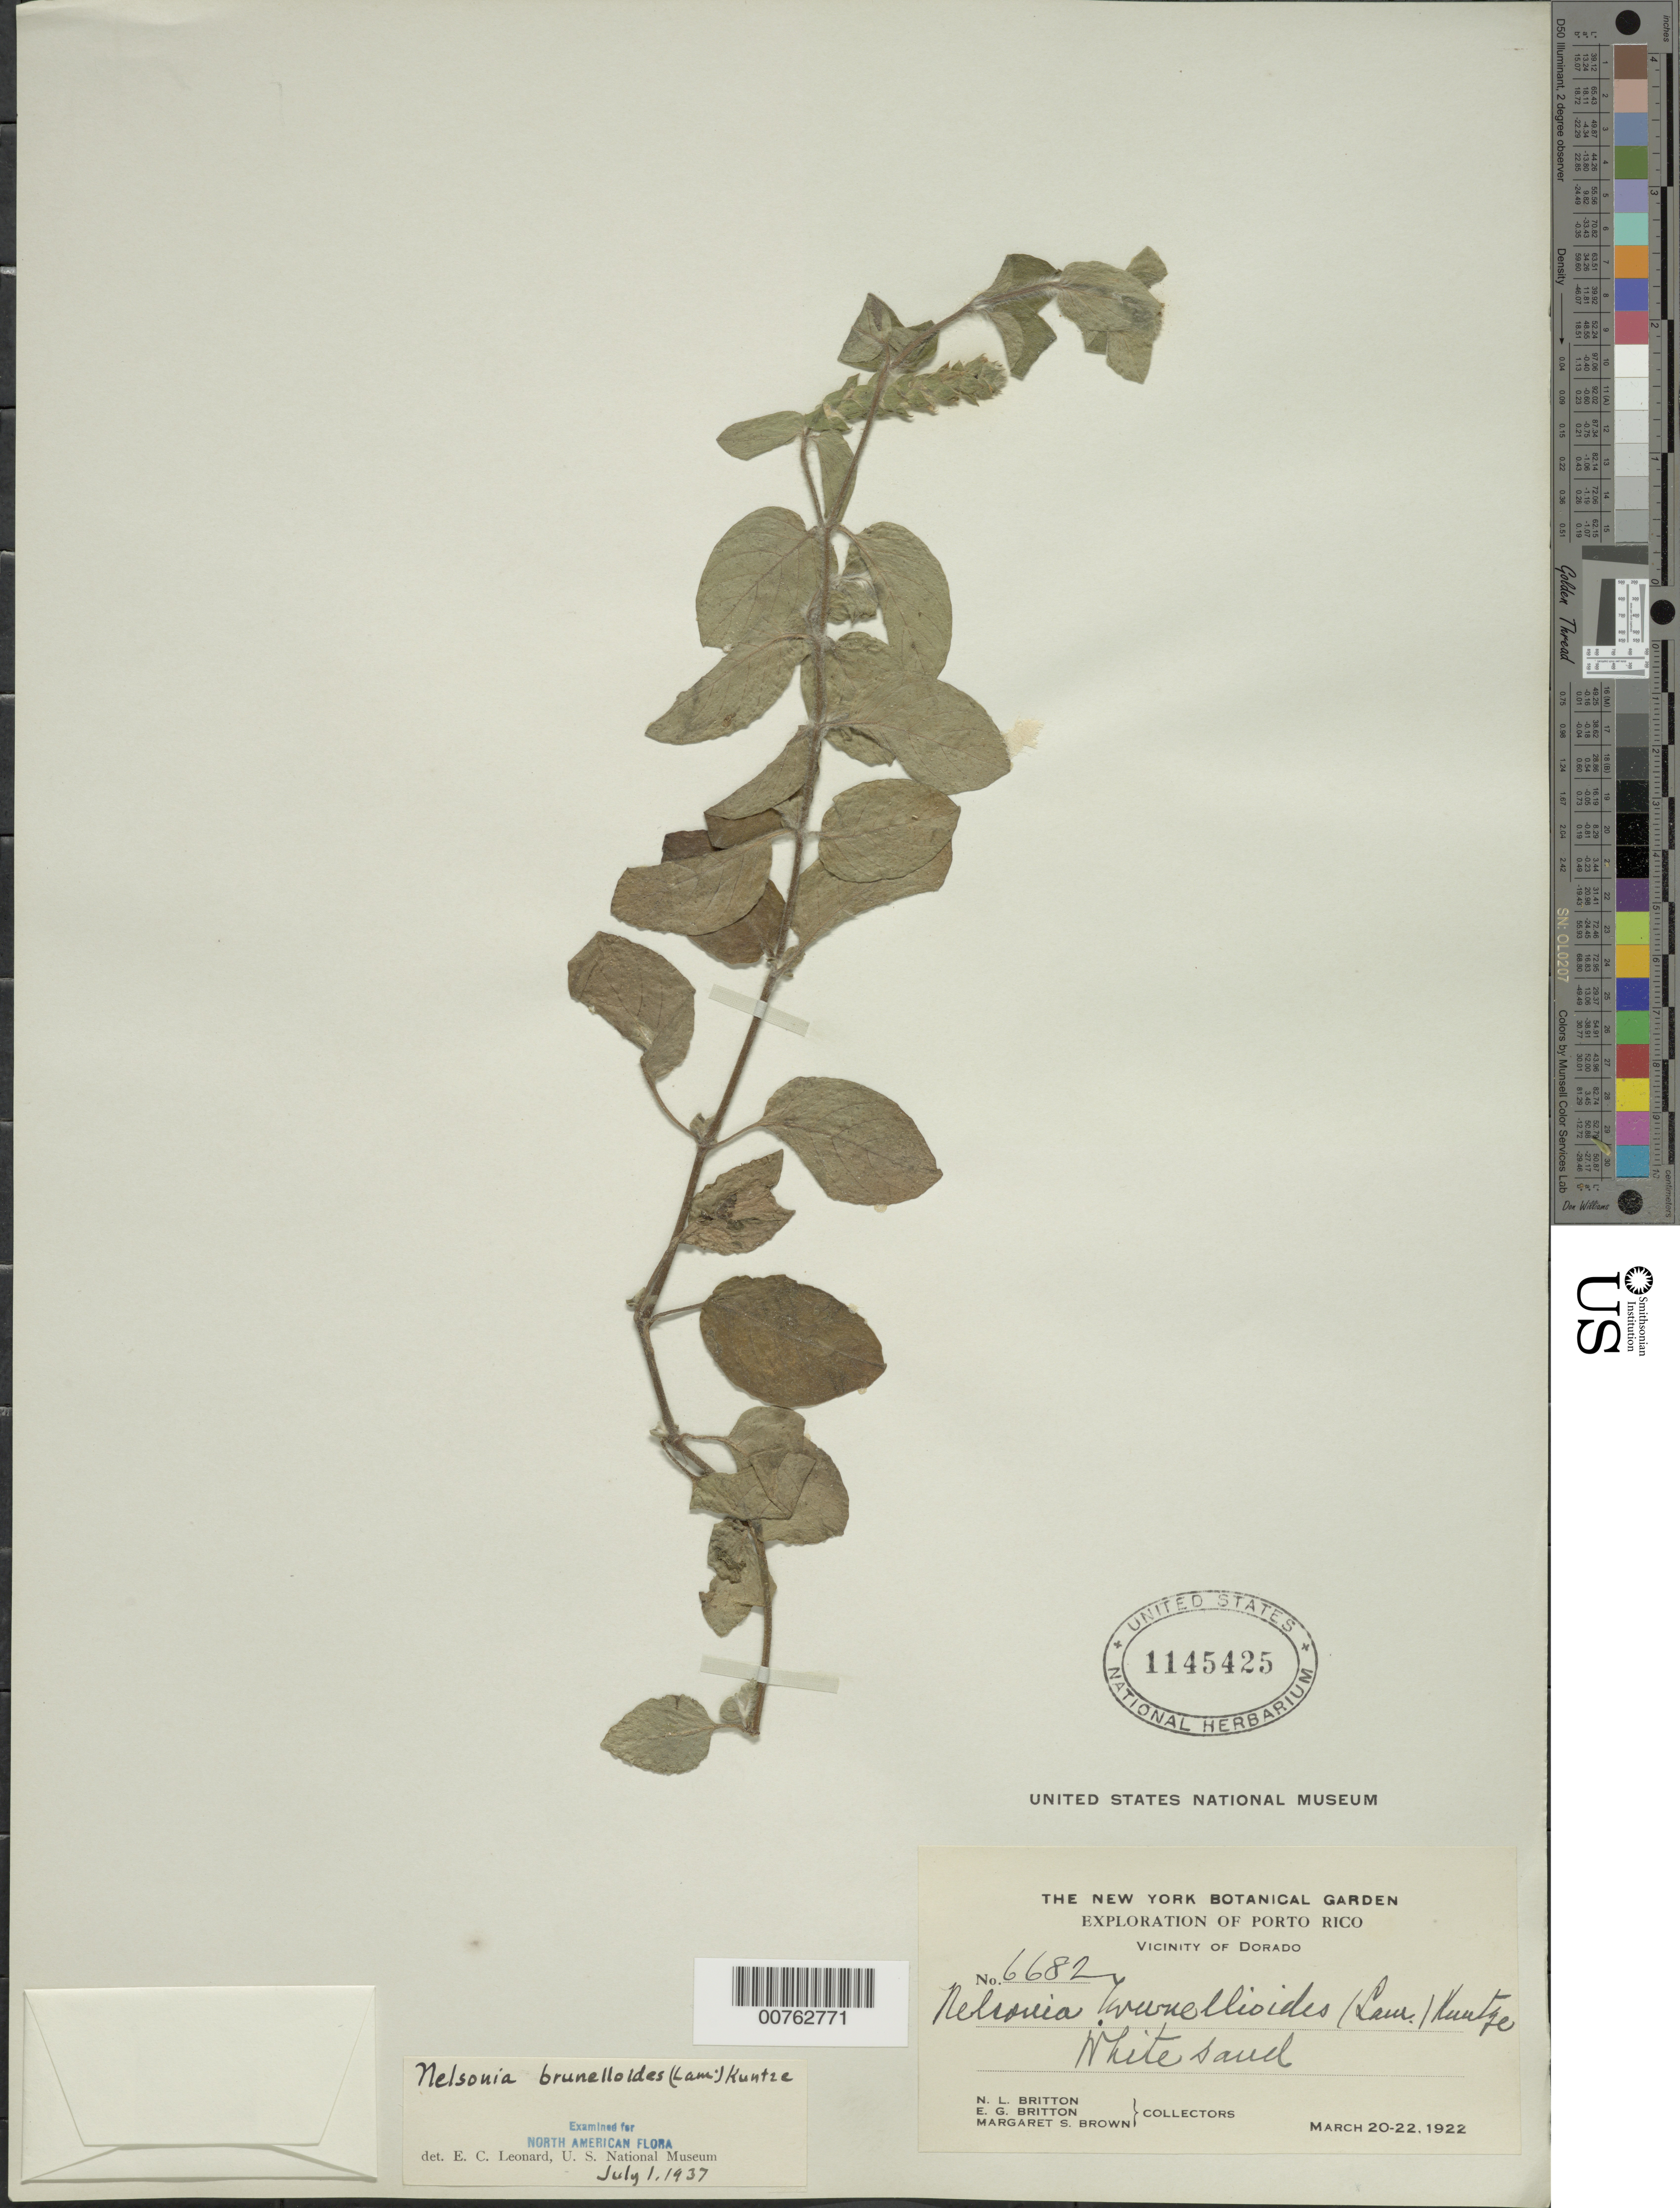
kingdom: Plantae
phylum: Tracheophyta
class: Magnoliopsida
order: Lamiales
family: Acanthaceae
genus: Nelsonia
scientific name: Nelsonia canescens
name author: (Lam.) Spreng.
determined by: Leonard, Emery C., (US)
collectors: N. Britton, E. G. Britton & M. S. Brown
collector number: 6682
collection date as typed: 20 Mar 1922 to 22 Mar 1922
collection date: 1922-03-20/1922-03-22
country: Puerto Rico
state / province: Dorado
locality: Vicinity of Dorado.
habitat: White sand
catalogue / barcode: US 1145425